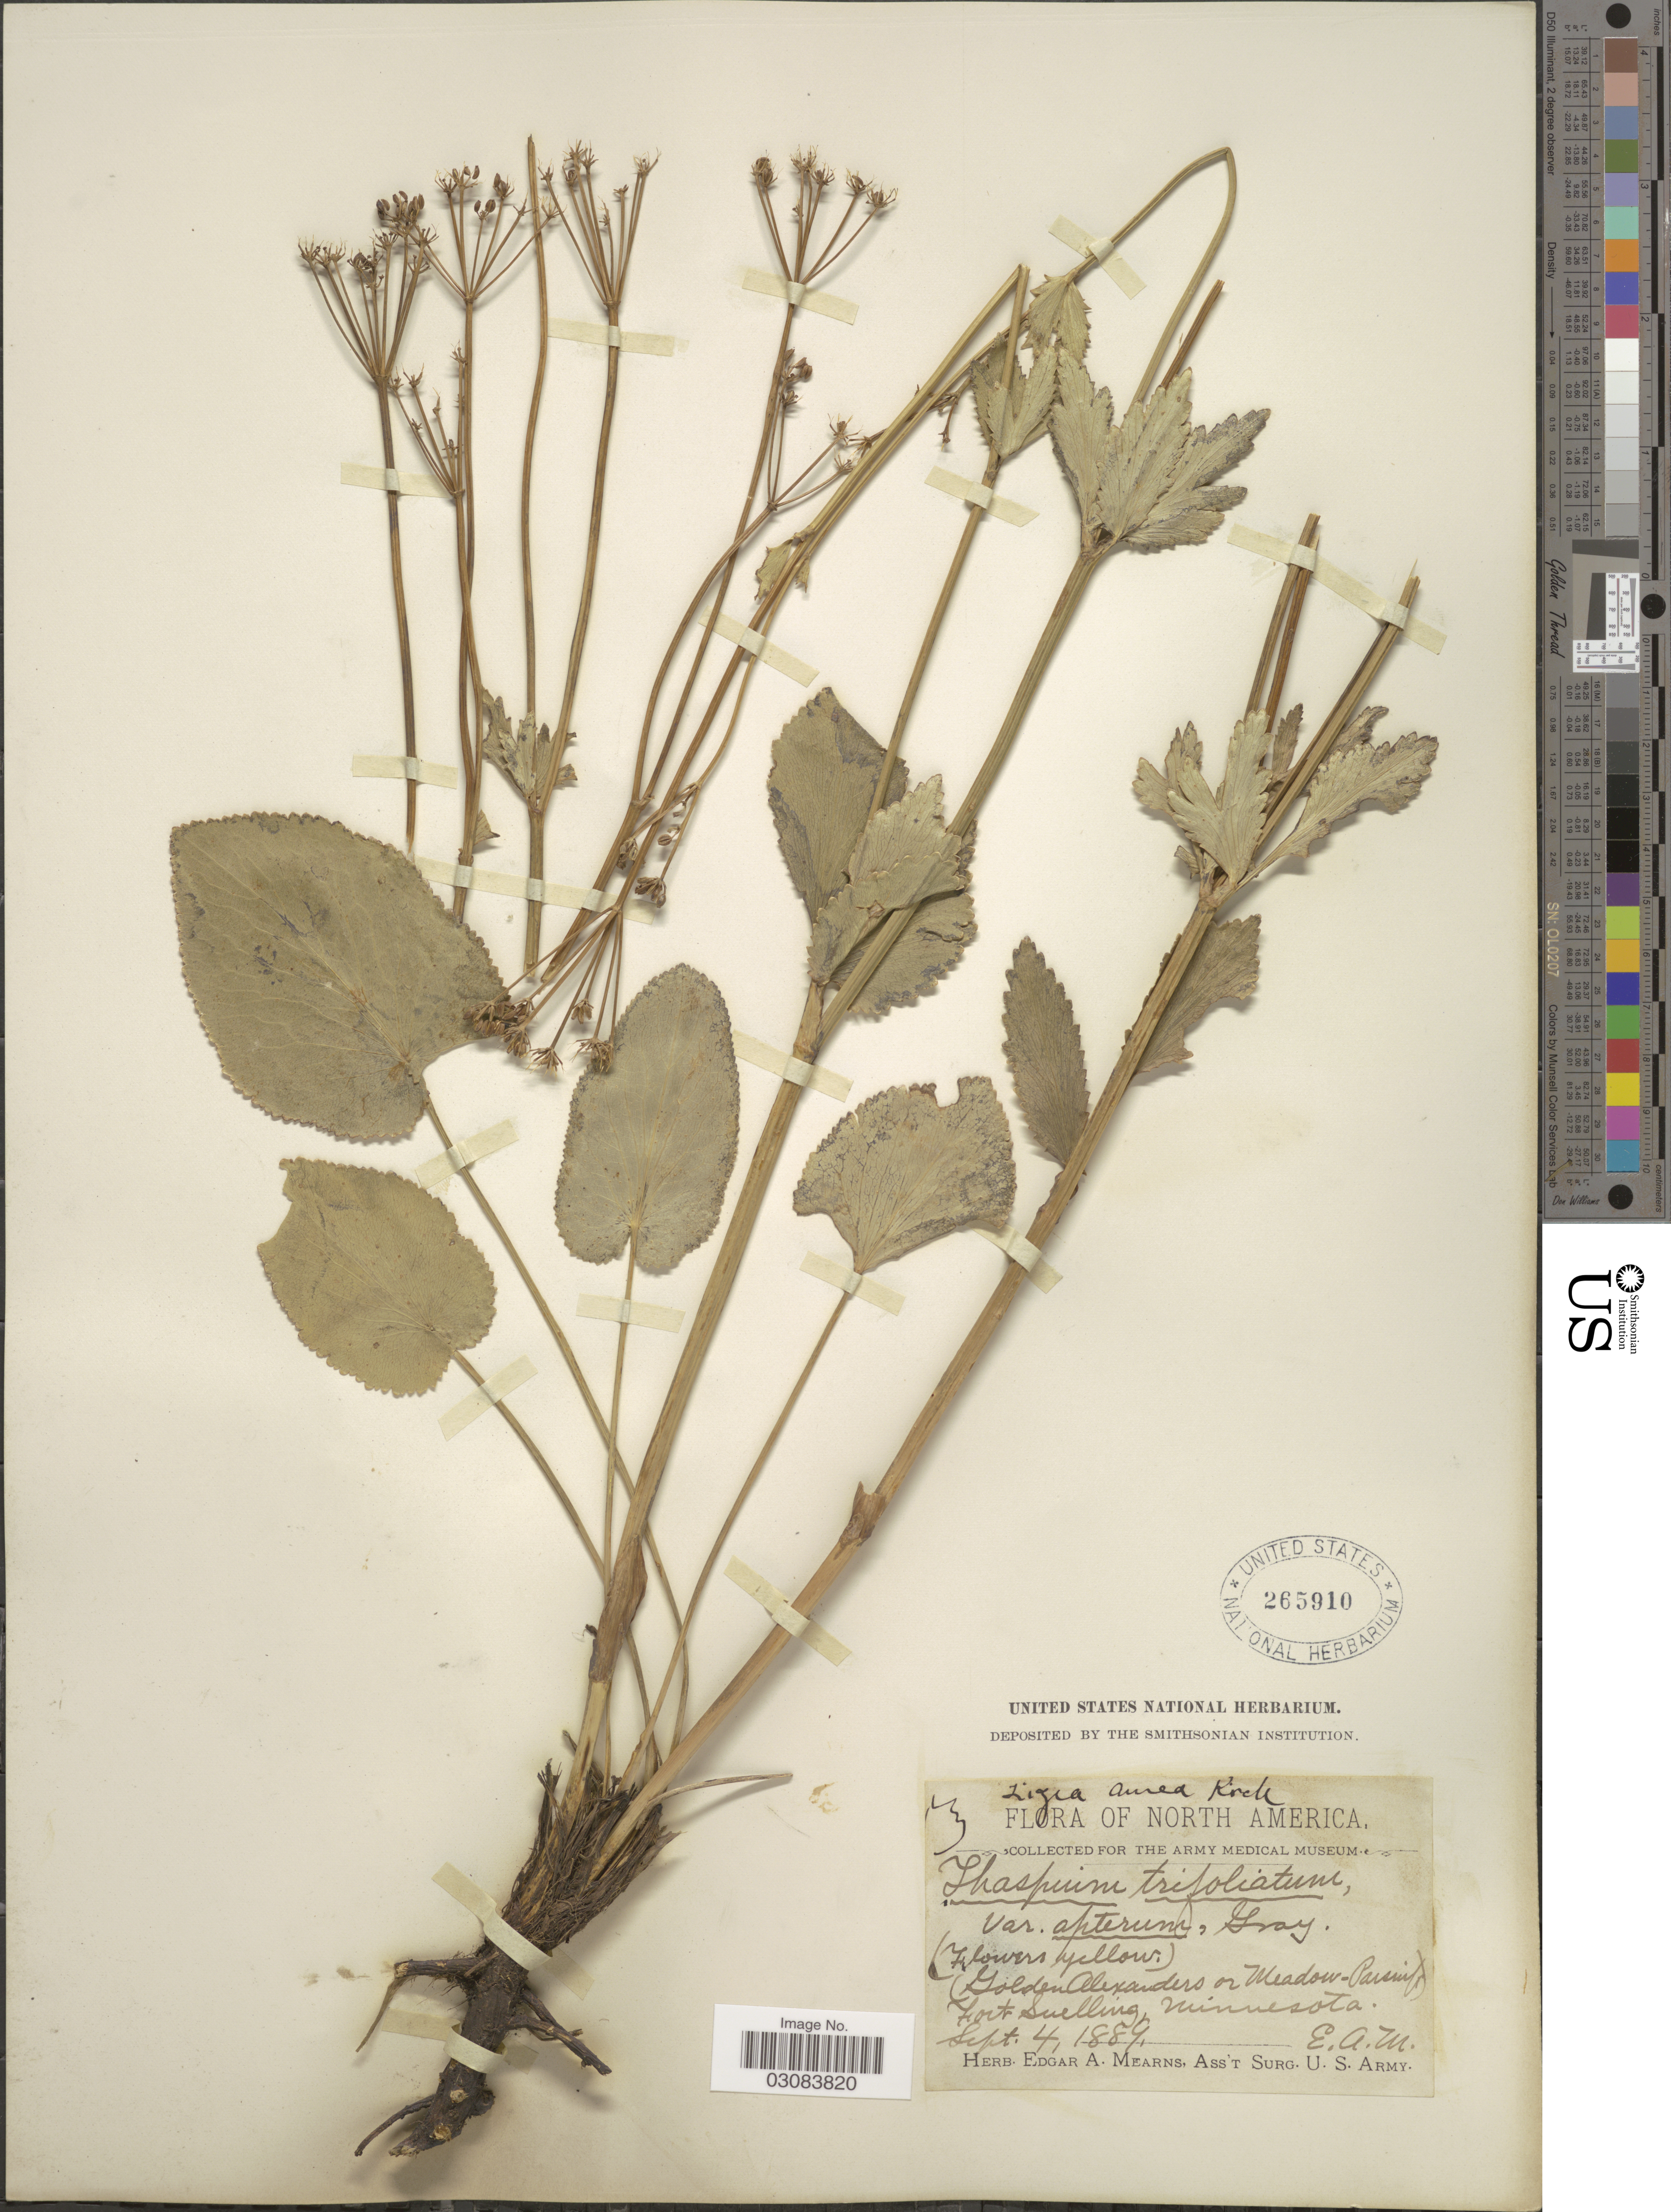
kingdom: Plantae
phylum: Tracheophyta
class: Magnoliopsida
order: Apiales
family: Apiaceae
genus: Zizia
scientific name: Zizia aptera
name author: (A. Gray) Fernald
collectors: E. A. Mearns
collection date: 1889-09-04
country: United States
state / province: Minnesota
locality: Golden Alexanders or Meadow-Parsnip) Fort Snelling.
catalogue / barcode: US 265910